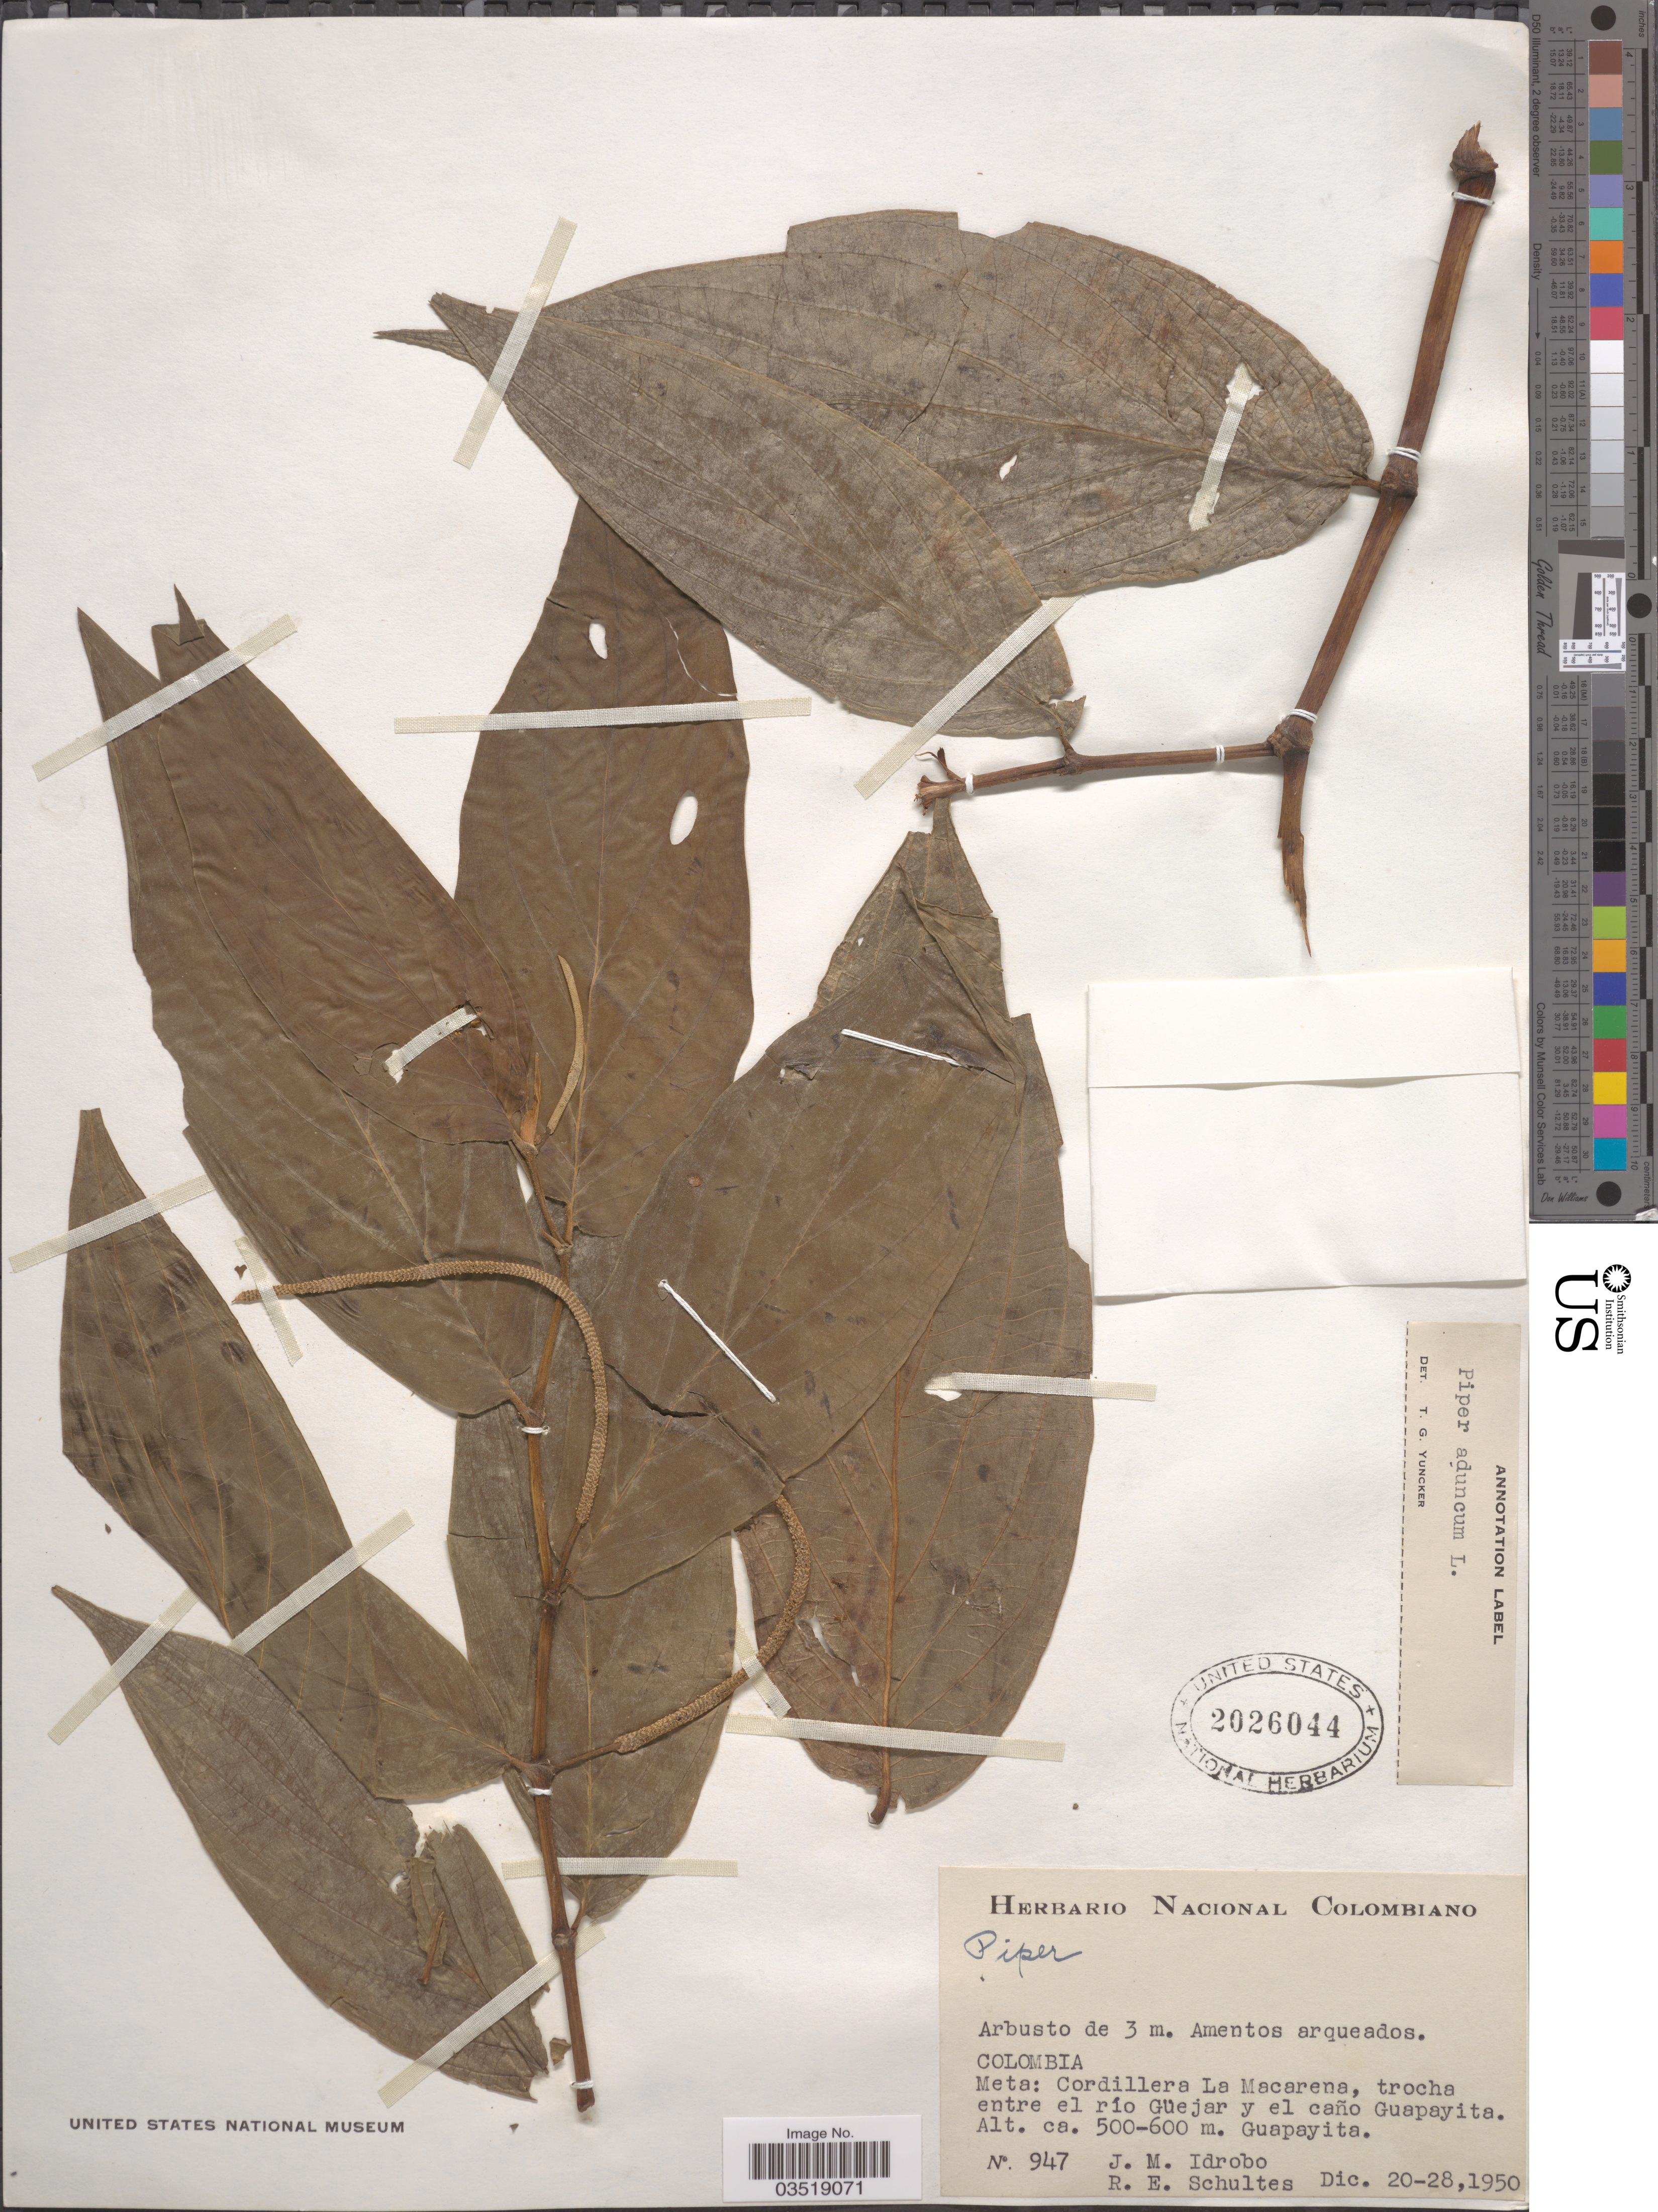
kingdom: Plantae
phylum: Tracheophyta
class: Magnoliopsida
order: Piperales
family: Piperaceae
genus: Piper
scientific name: Piper aduncum var. aduncum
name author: L.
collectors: J. M. Idrobo & R. E. Schultes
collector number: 947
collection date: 1950-12-20/1950-12-28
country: Colombia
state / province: Meta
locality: Cordillera La Macarena, trocha entre el río Güejar y el caño Guapayita. Guapayita.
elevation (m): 500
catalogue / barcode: US 2026044